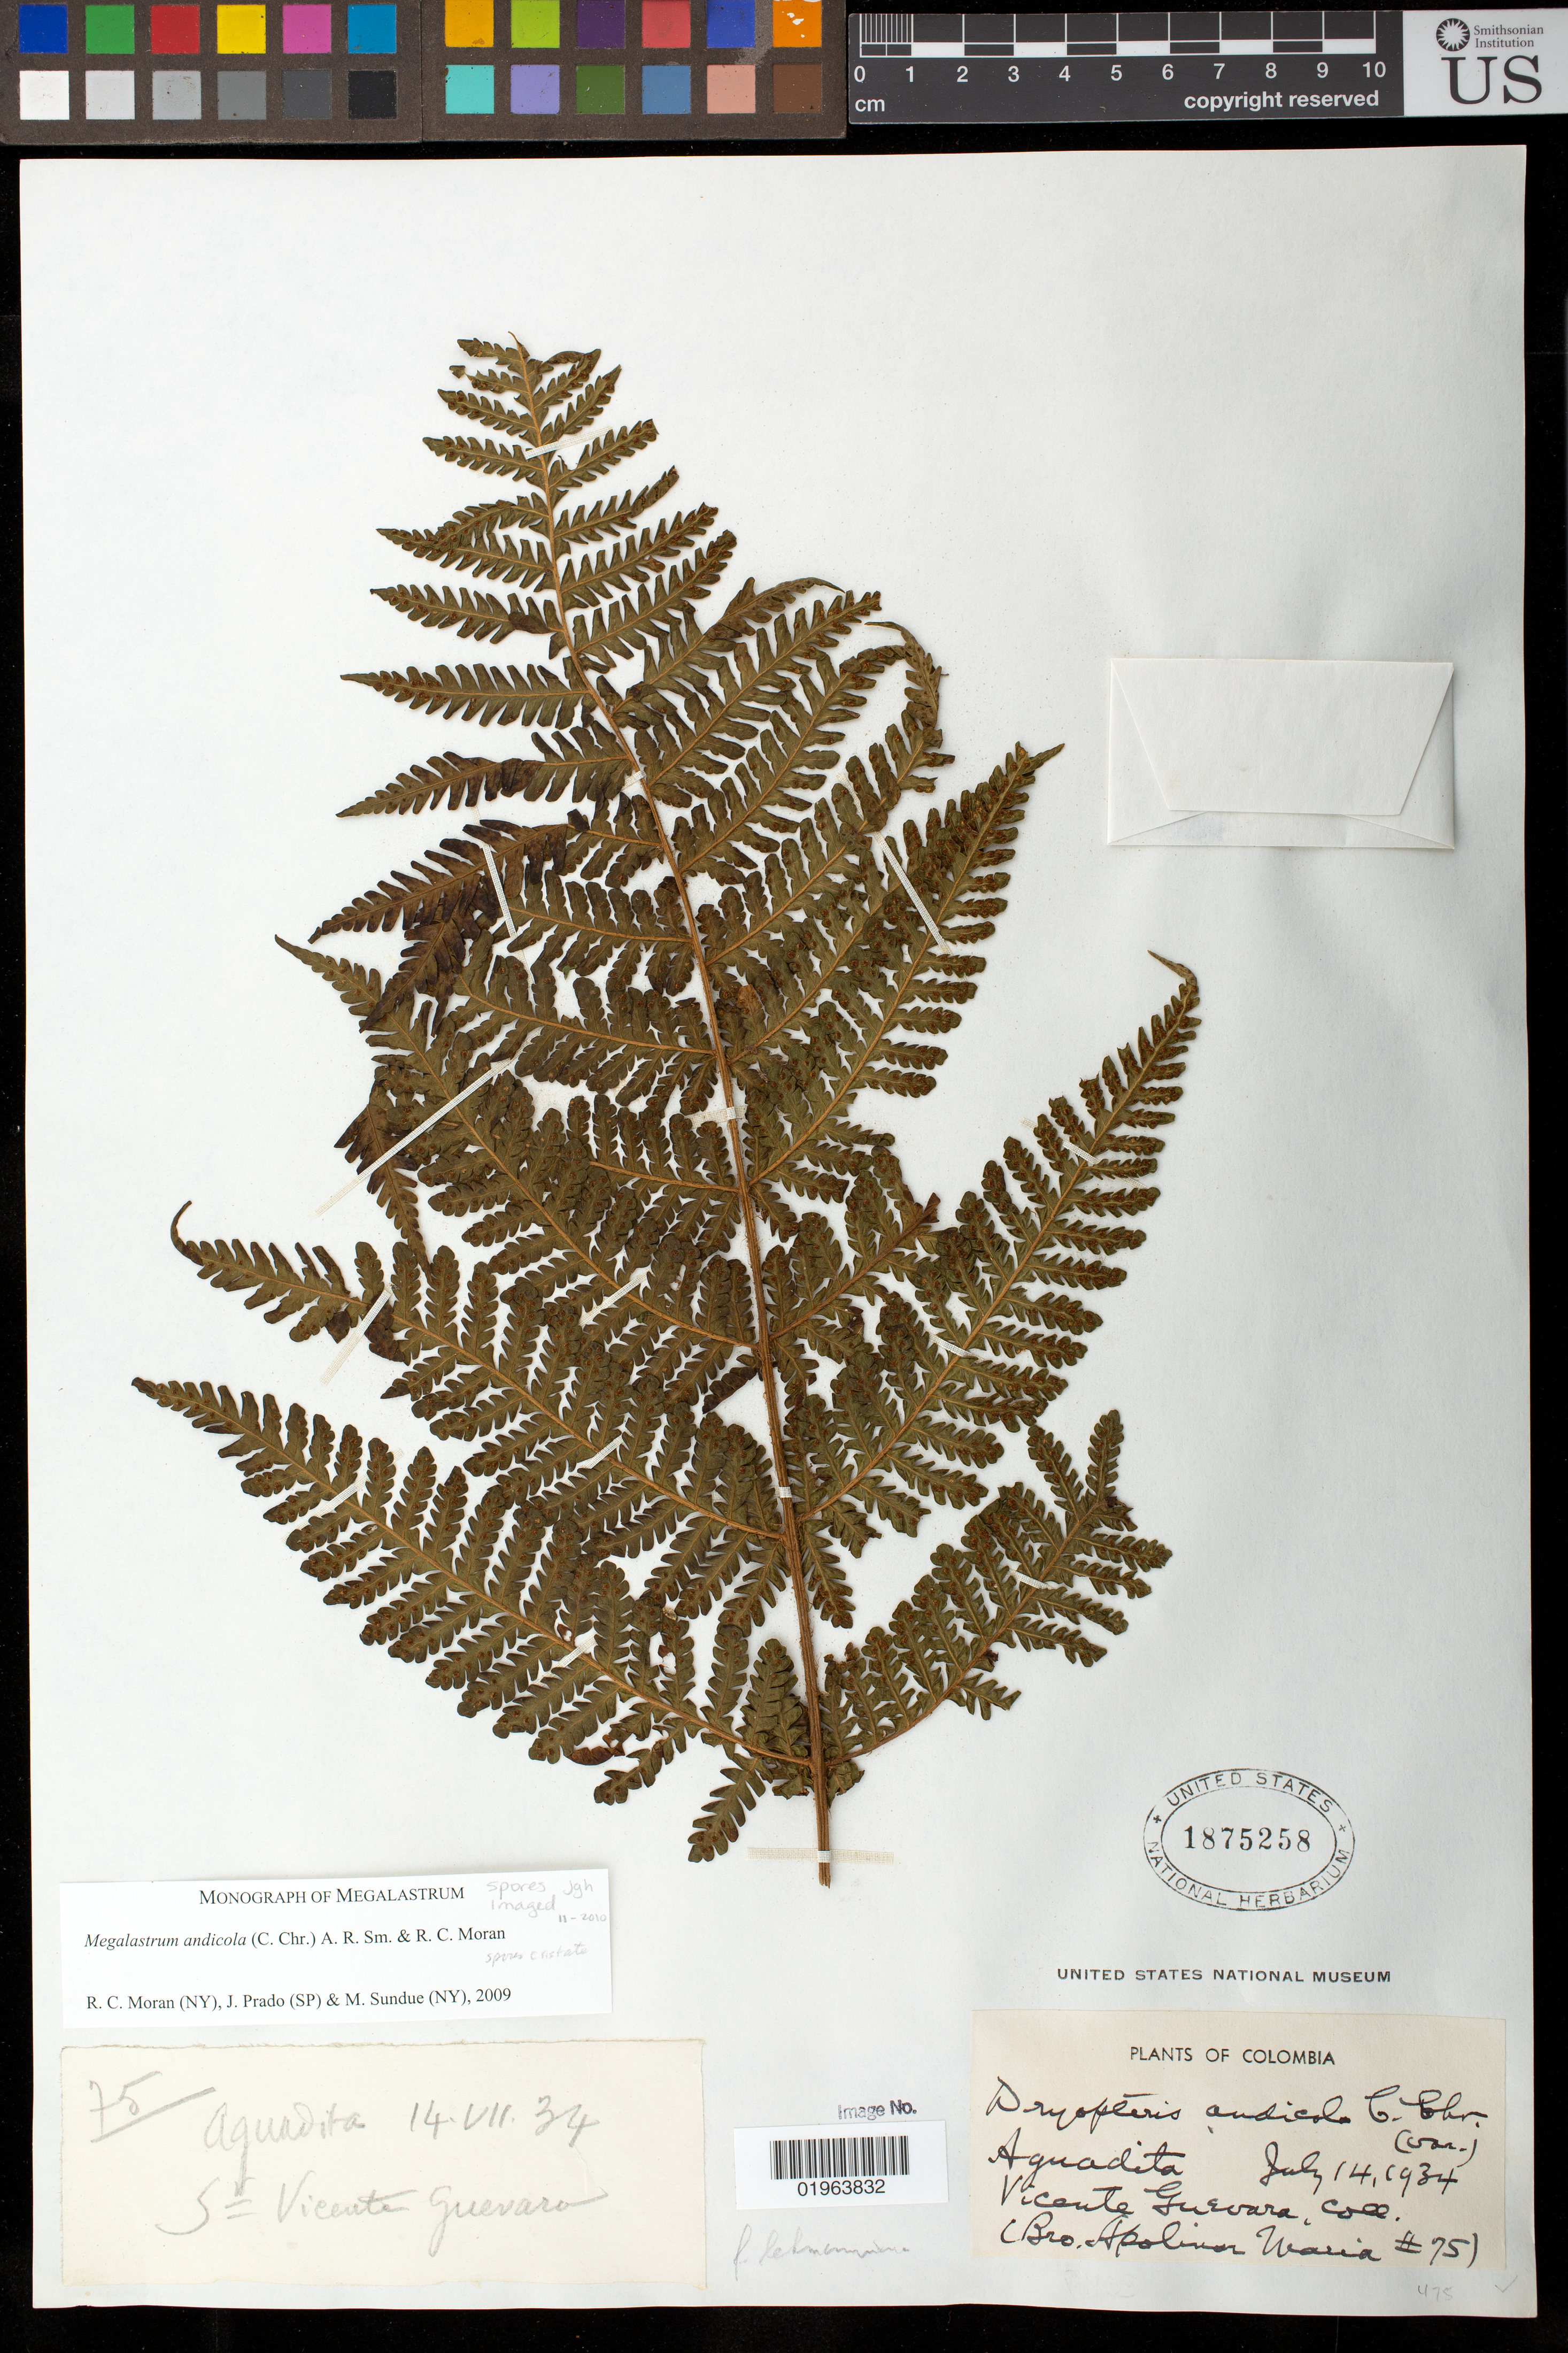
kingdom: Plantae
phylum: Tracheophyta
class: Polypodiopsida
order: Polypodiales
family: Dryopteridaceae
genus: Megalastrum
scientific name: Megalastrum apicale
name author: R.C. Moran & J. Prado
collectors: V. Guevara & B. Apolinar-Maria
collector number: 75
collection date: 1934-07-14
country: Colombia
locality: Aguadita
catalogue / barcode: US 1875258